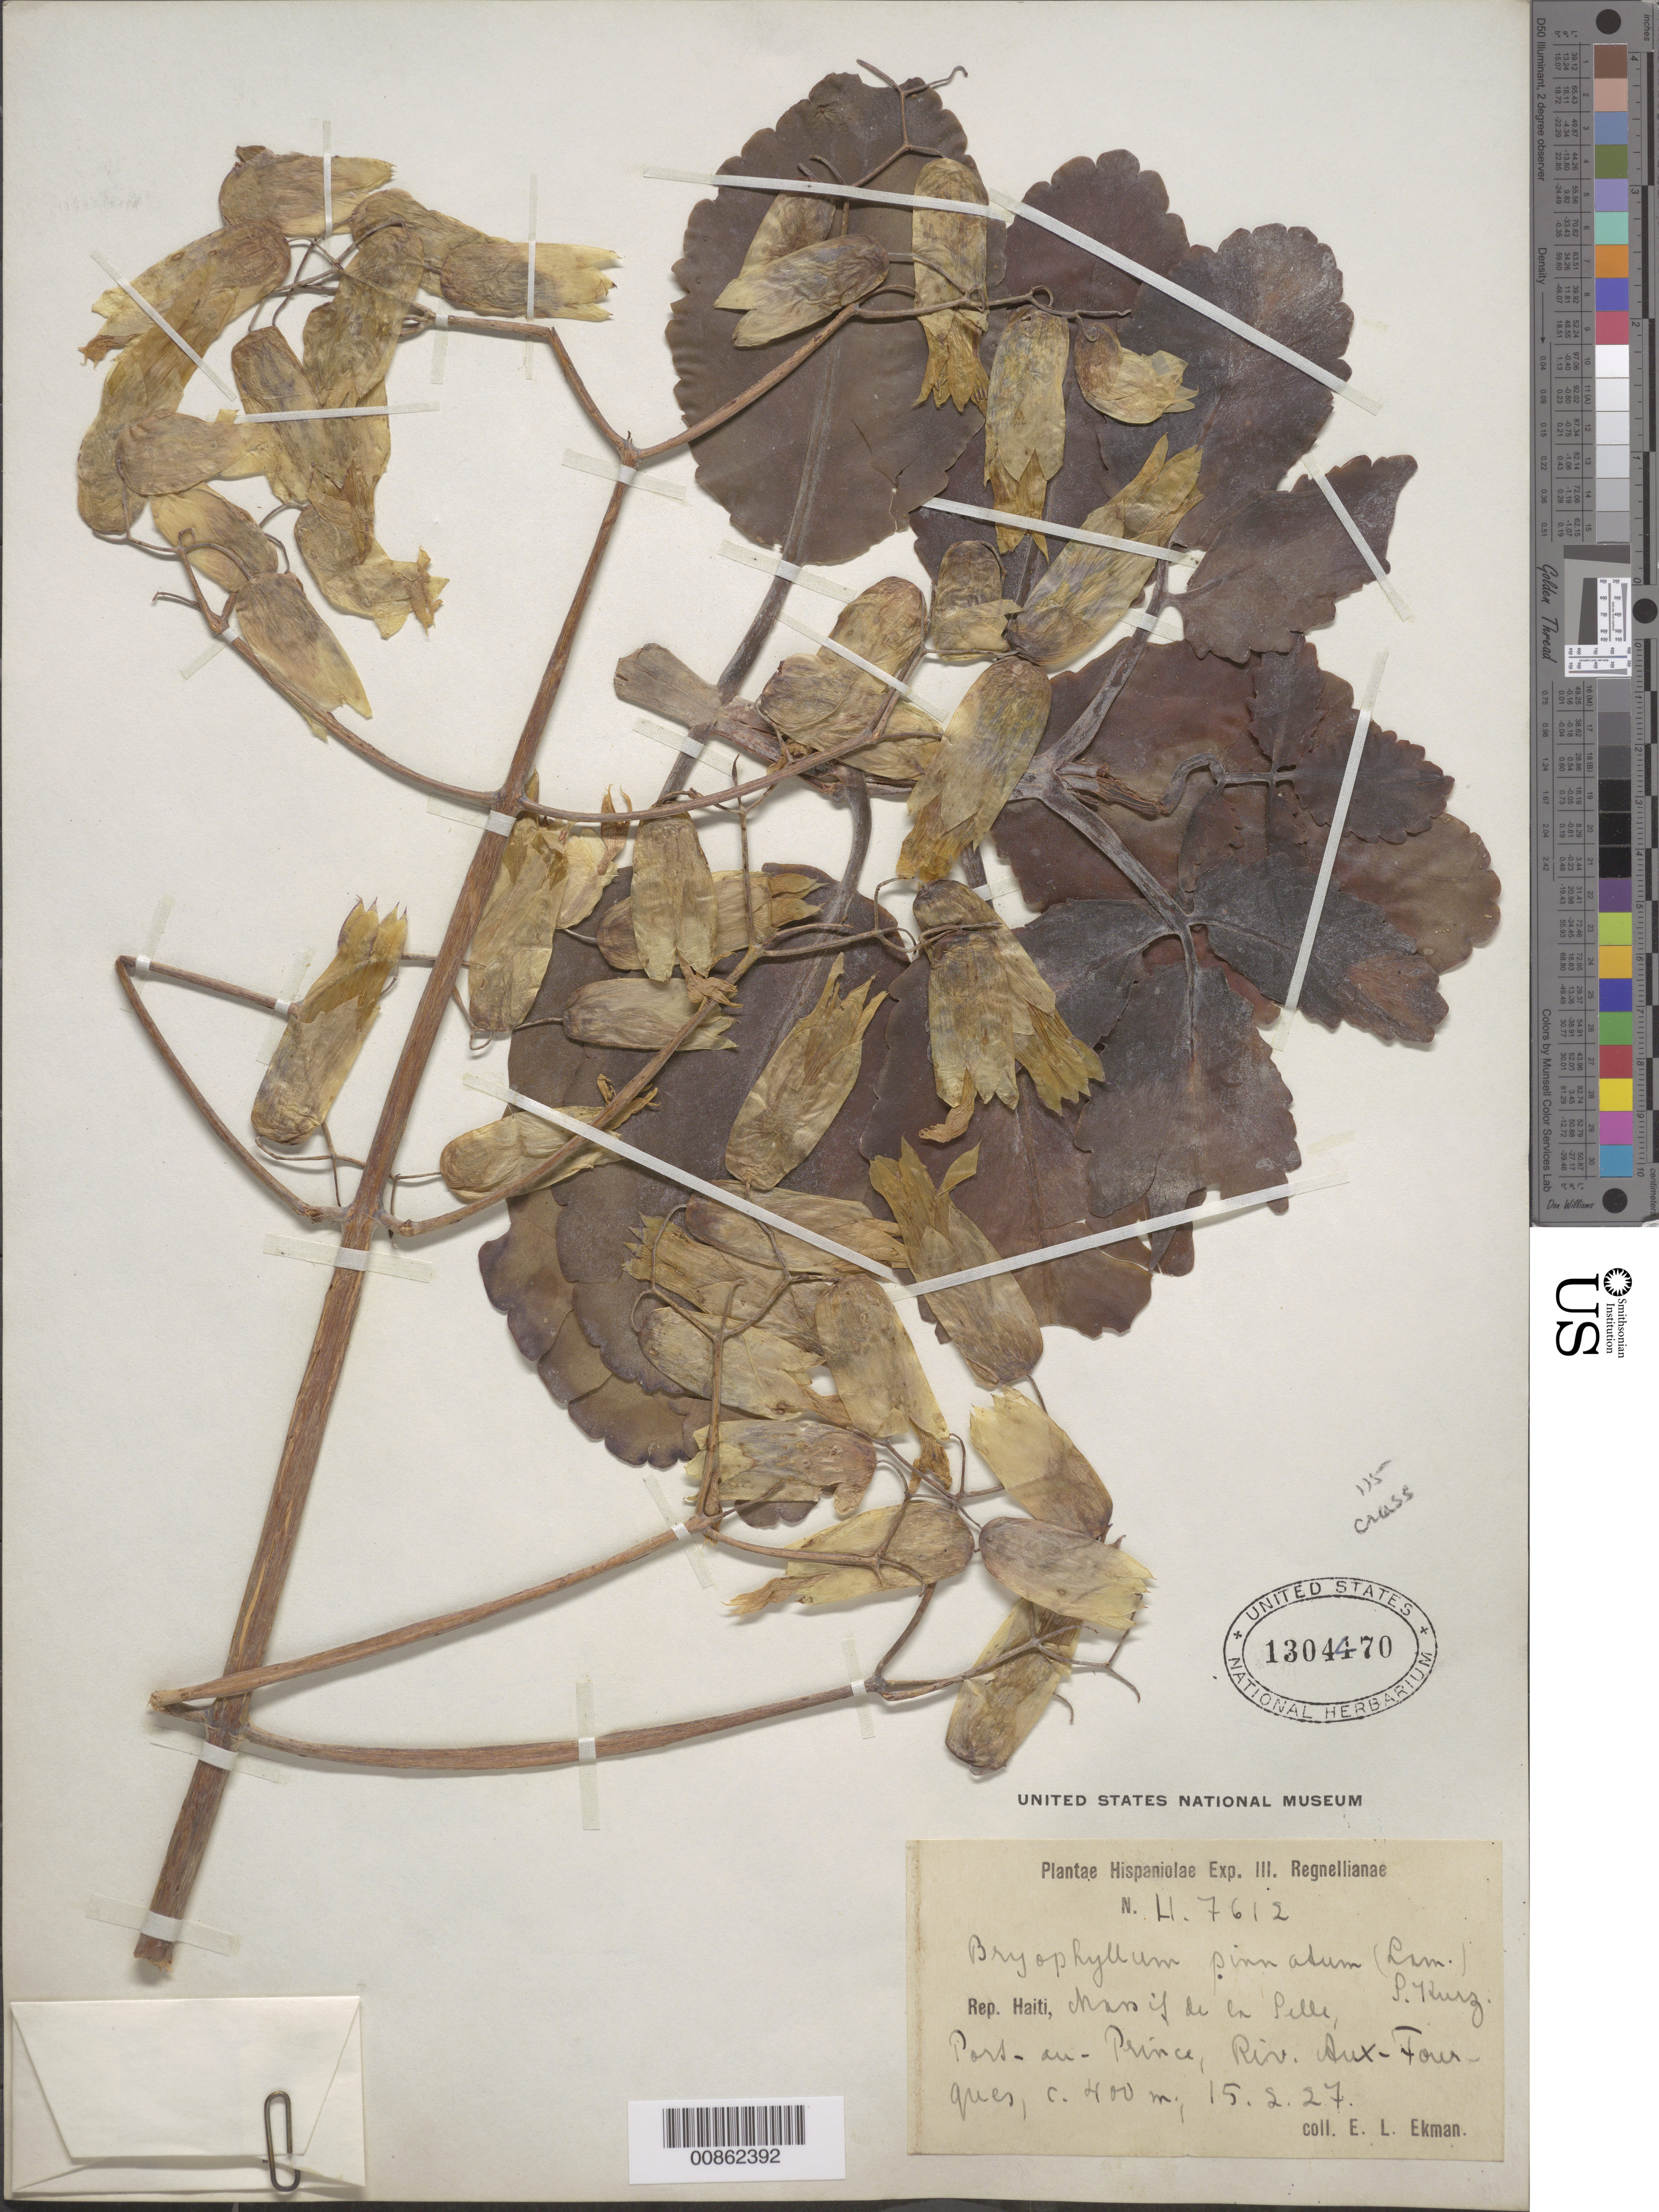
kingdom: Plantae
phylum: Tracheophyta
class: Magnoliopsida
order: Saxifragales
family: Crassulaceae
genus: Kalanchoe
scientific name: Kalanchoe pinnata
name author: (Lam.) Pers.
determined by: Strong, Mark T., (BOT), Smithsonian Institution - National Museum of Natural History (UNITED STATES)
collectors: E. L. Ekman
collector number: H 7612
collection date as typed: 15 Feb 1927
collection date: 1927-02-15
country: Haiti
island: Hispaniola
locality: Massif de la Selle, Port-au-Prince, Riv. "Aux-Fourgnes".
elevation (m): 400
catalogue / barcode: US 1304470